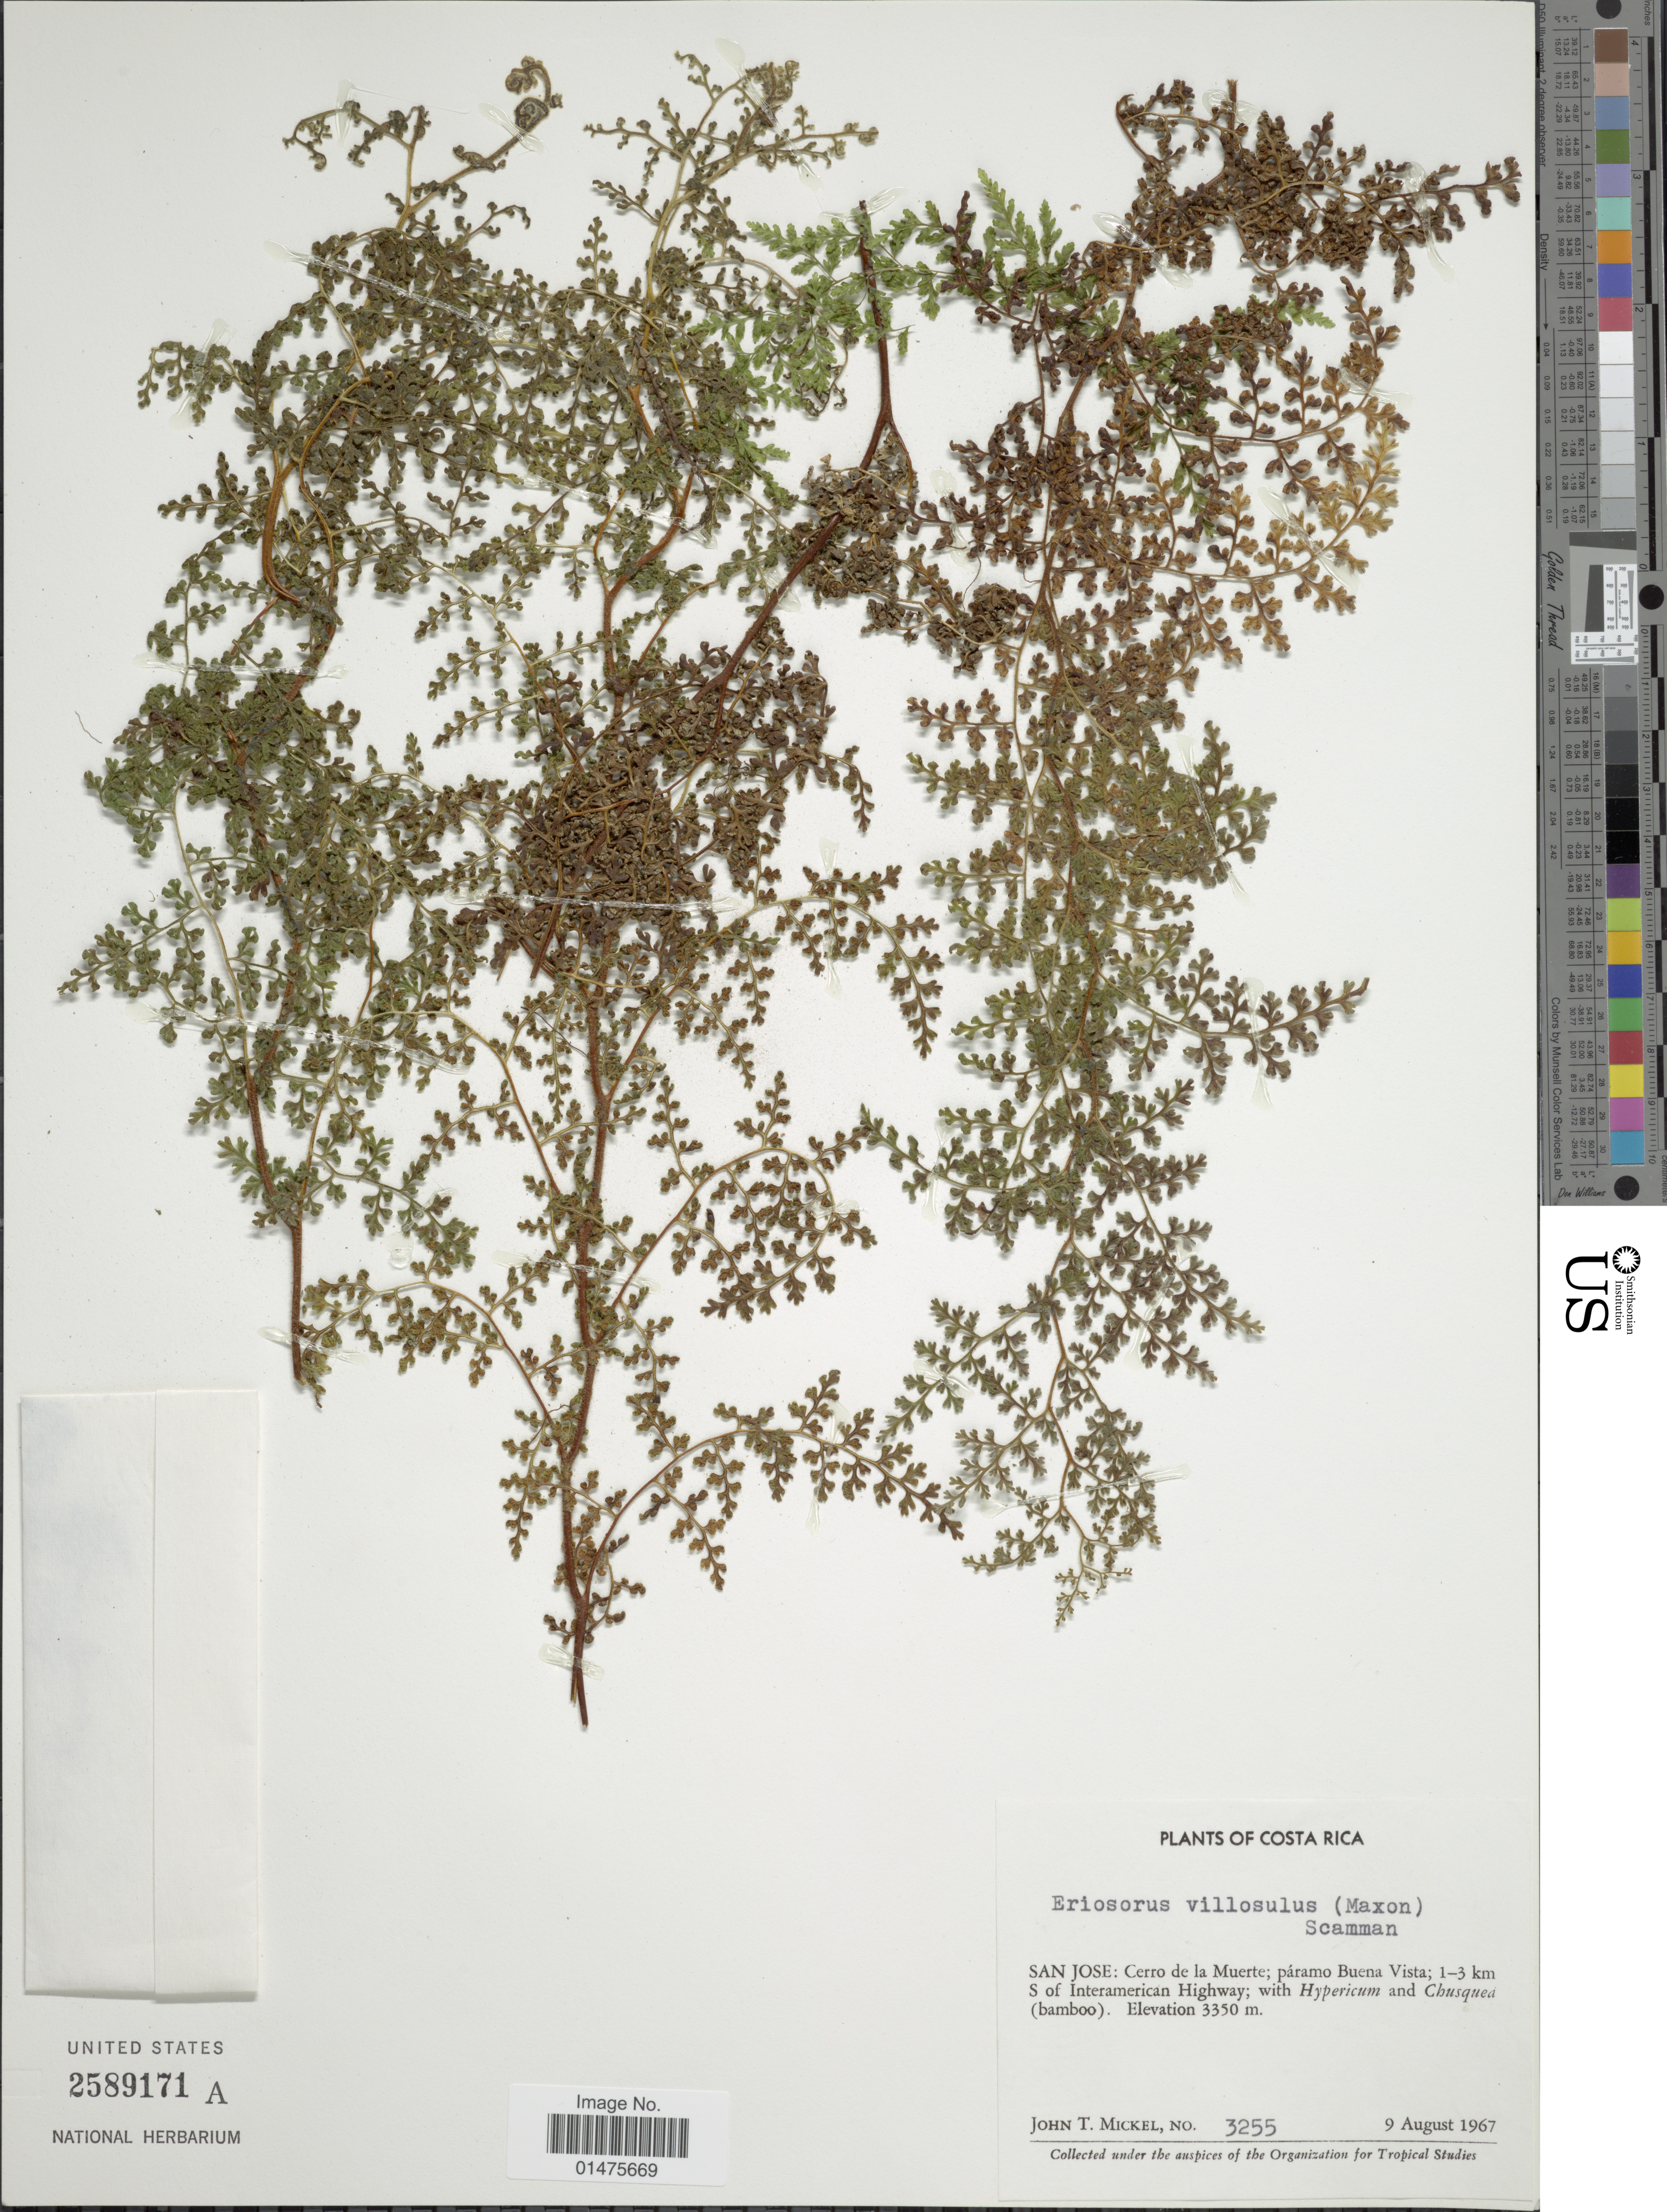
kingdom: Plantae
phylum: Tracheophyta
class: Polypodiopsida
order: Polypodiales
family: Pteridaceae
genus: Jamesonia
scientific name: Jamesonia villosula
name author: (Maxon)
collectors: J. T. Mickel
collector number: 3255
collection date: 1967-08-09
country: Costa Rica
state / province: San José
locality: Cerro de la Muerte; páramo Buena Vista; 1-3 km S of Interamerican Highway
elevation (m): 3350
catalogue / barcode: US 2589171A